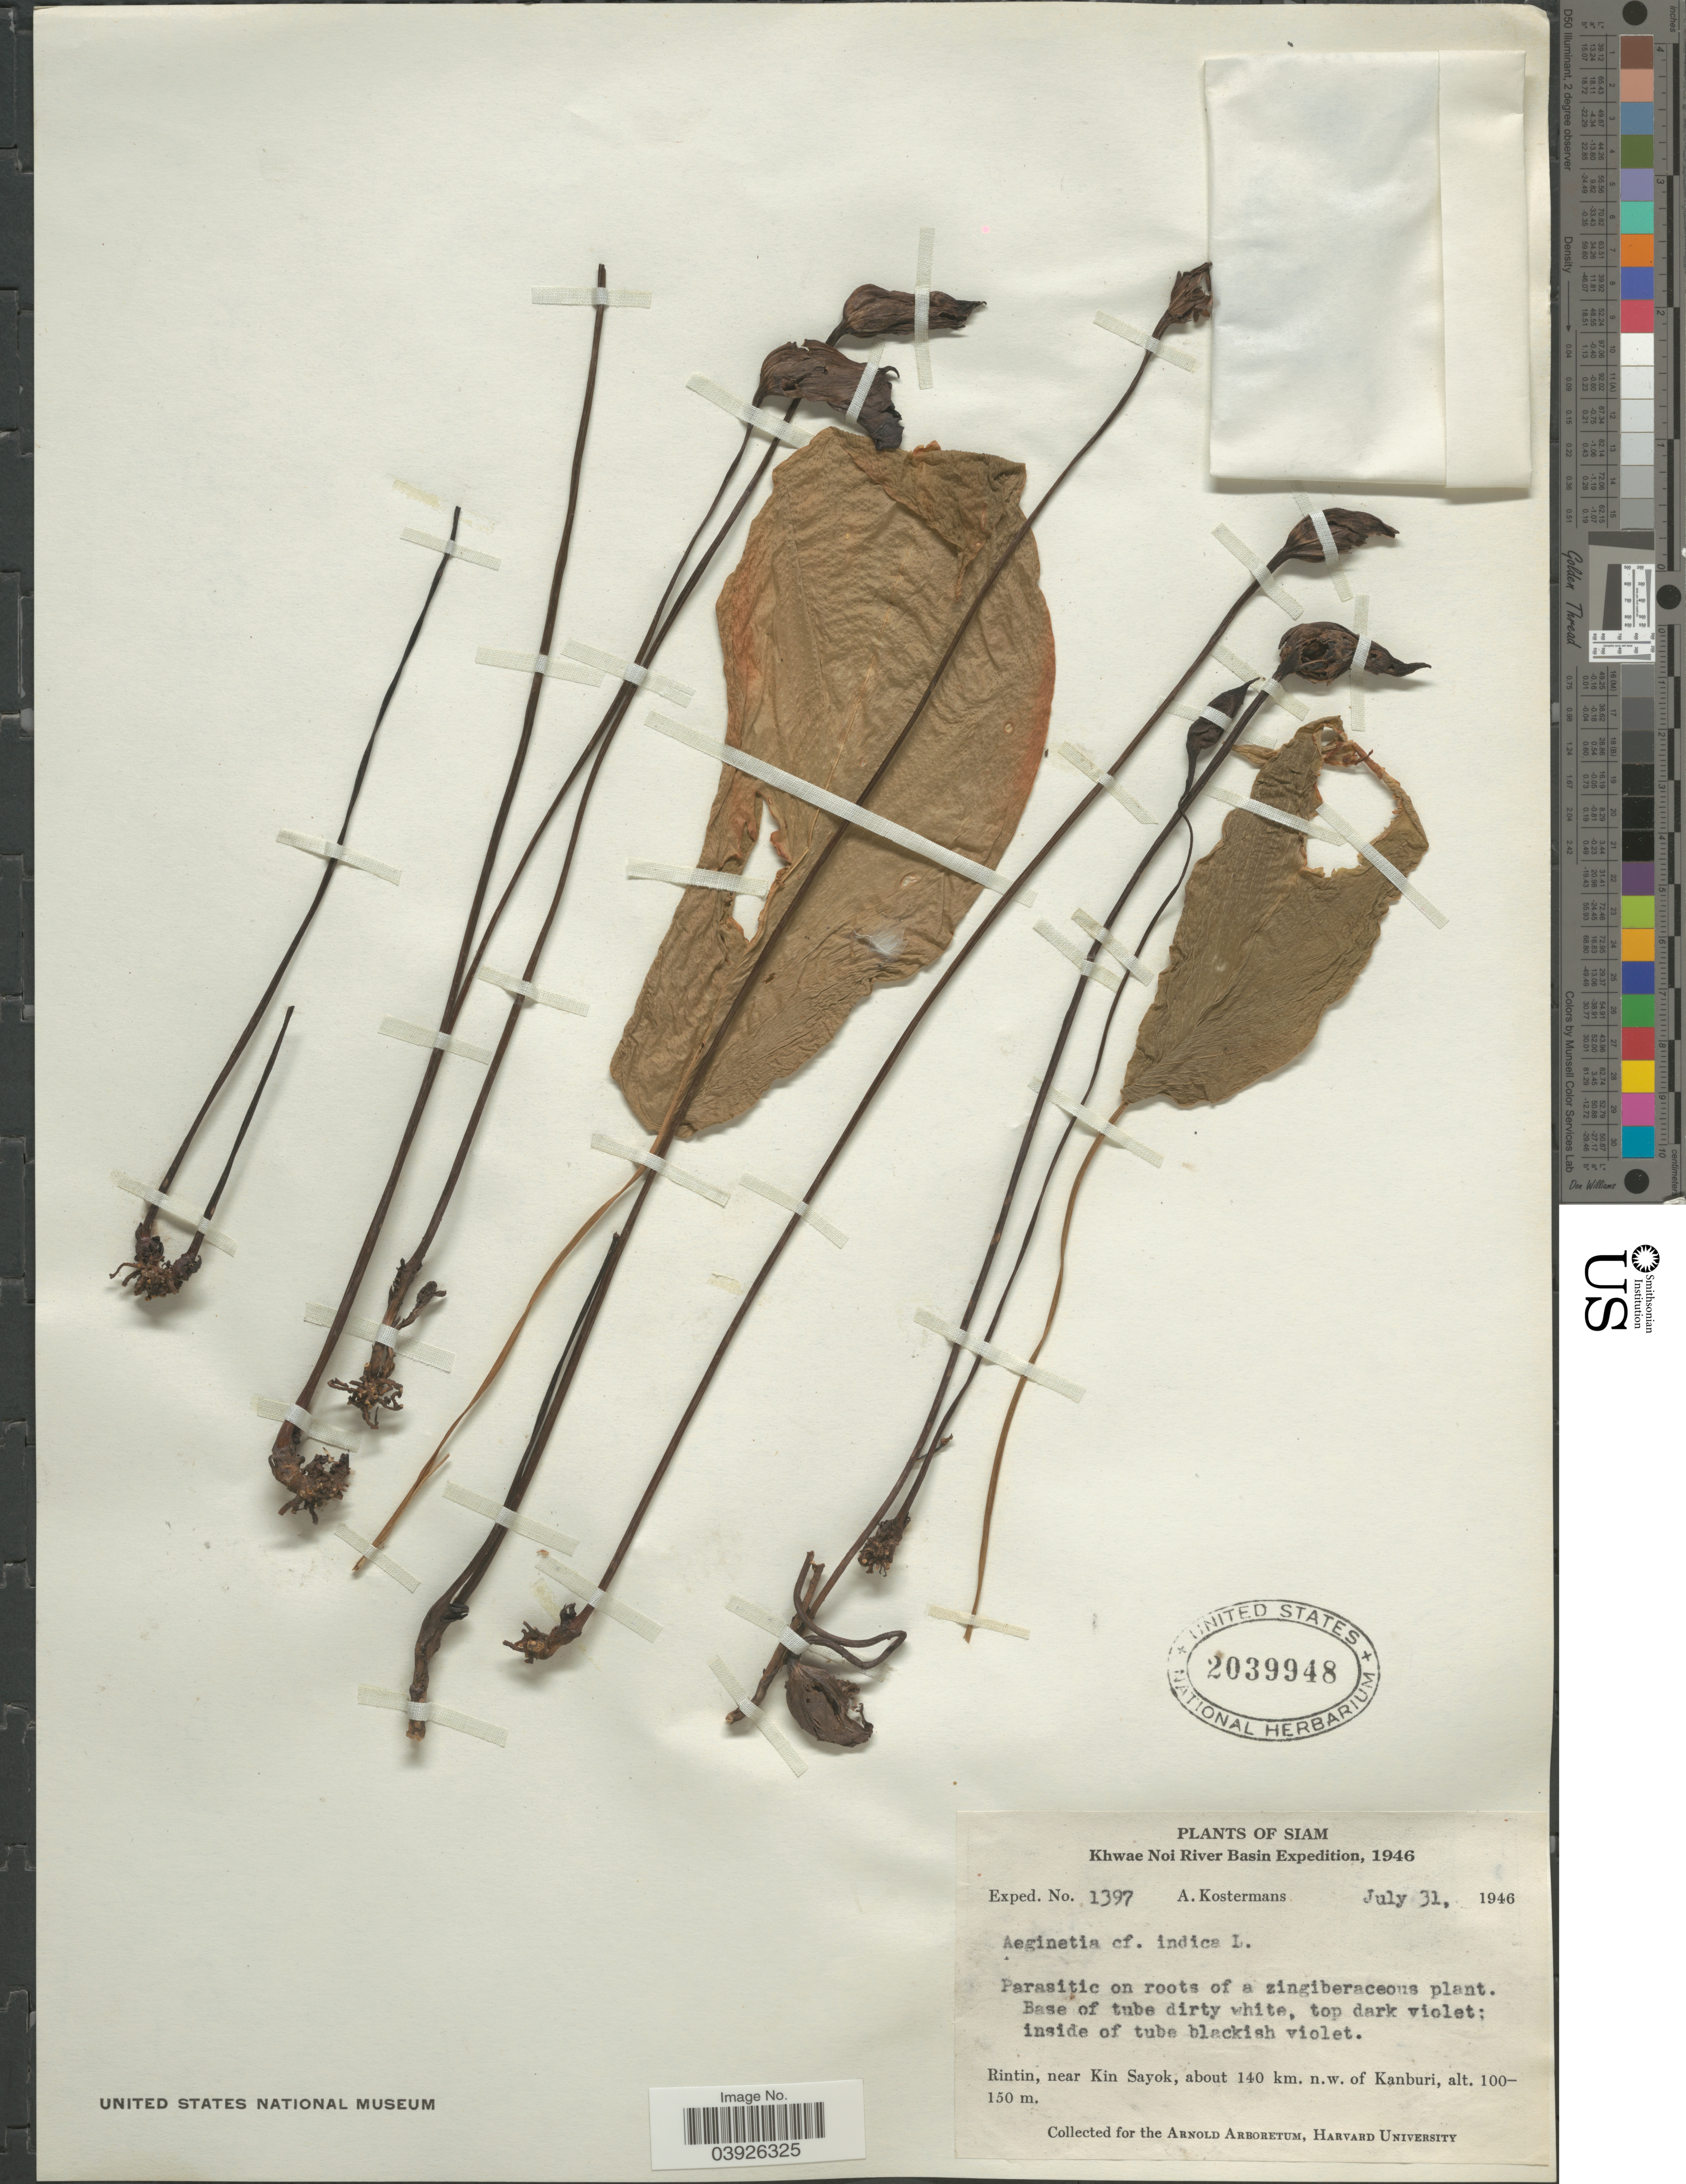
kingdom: Plantae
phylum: Tracheophyta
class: Magnoliopsida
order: Lamiales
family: Orobanchaceae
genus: Aeginetia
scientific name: Aeginetia indica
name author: L.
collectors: A. J. G. Kostermans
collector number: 1397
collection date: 1946-07-31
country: Thailand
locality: Siam. Rintin, near Kin Sayok, about 140 km. n.w. of Kanburi.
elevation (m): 100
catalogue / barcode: US 2039948